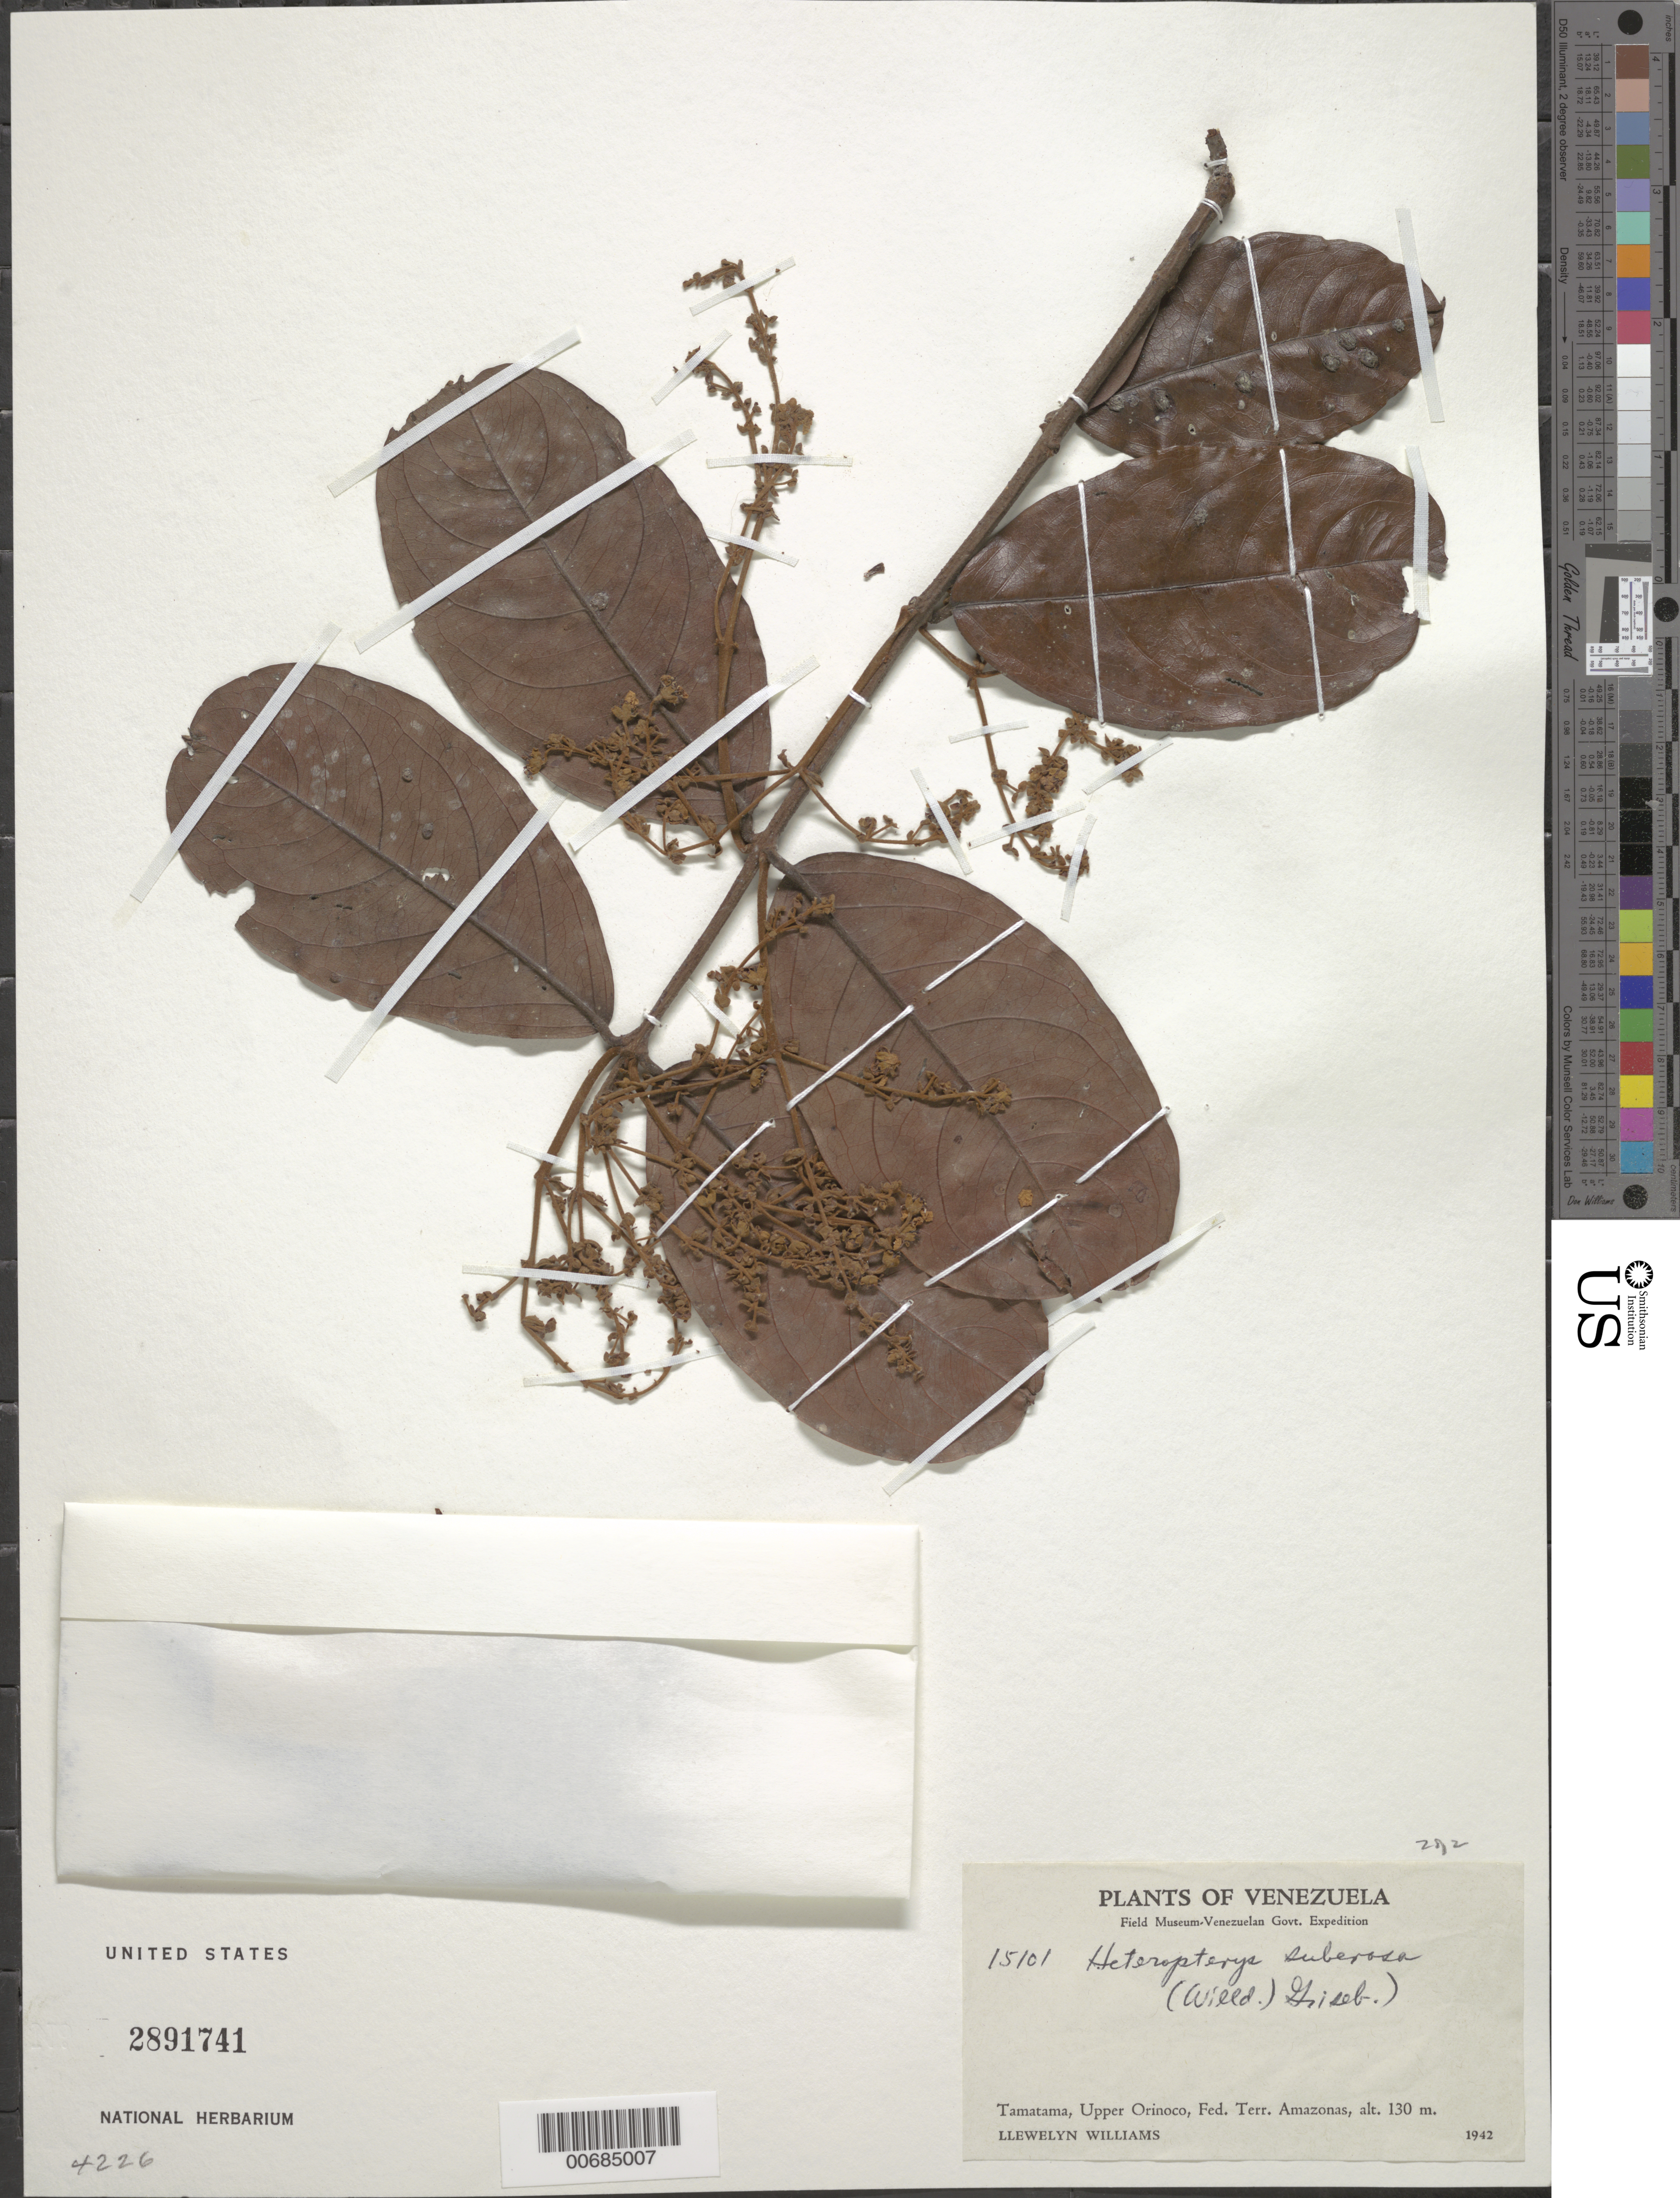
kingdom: Plantae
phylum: Tracheophyta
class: Magnoliopsida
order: Malpighiales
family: Malpighiaceae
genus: Heteropterys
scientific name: Heteropterys macradena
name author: (DC.) W.R. Anderson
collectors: Ll. Williams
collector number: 15101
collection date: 1942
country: Venezuela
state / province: Amazonas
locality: Tamatama, Upper Orinoco, Fed. Terr. Amazonas.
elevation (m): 130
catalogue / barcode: US 2891741